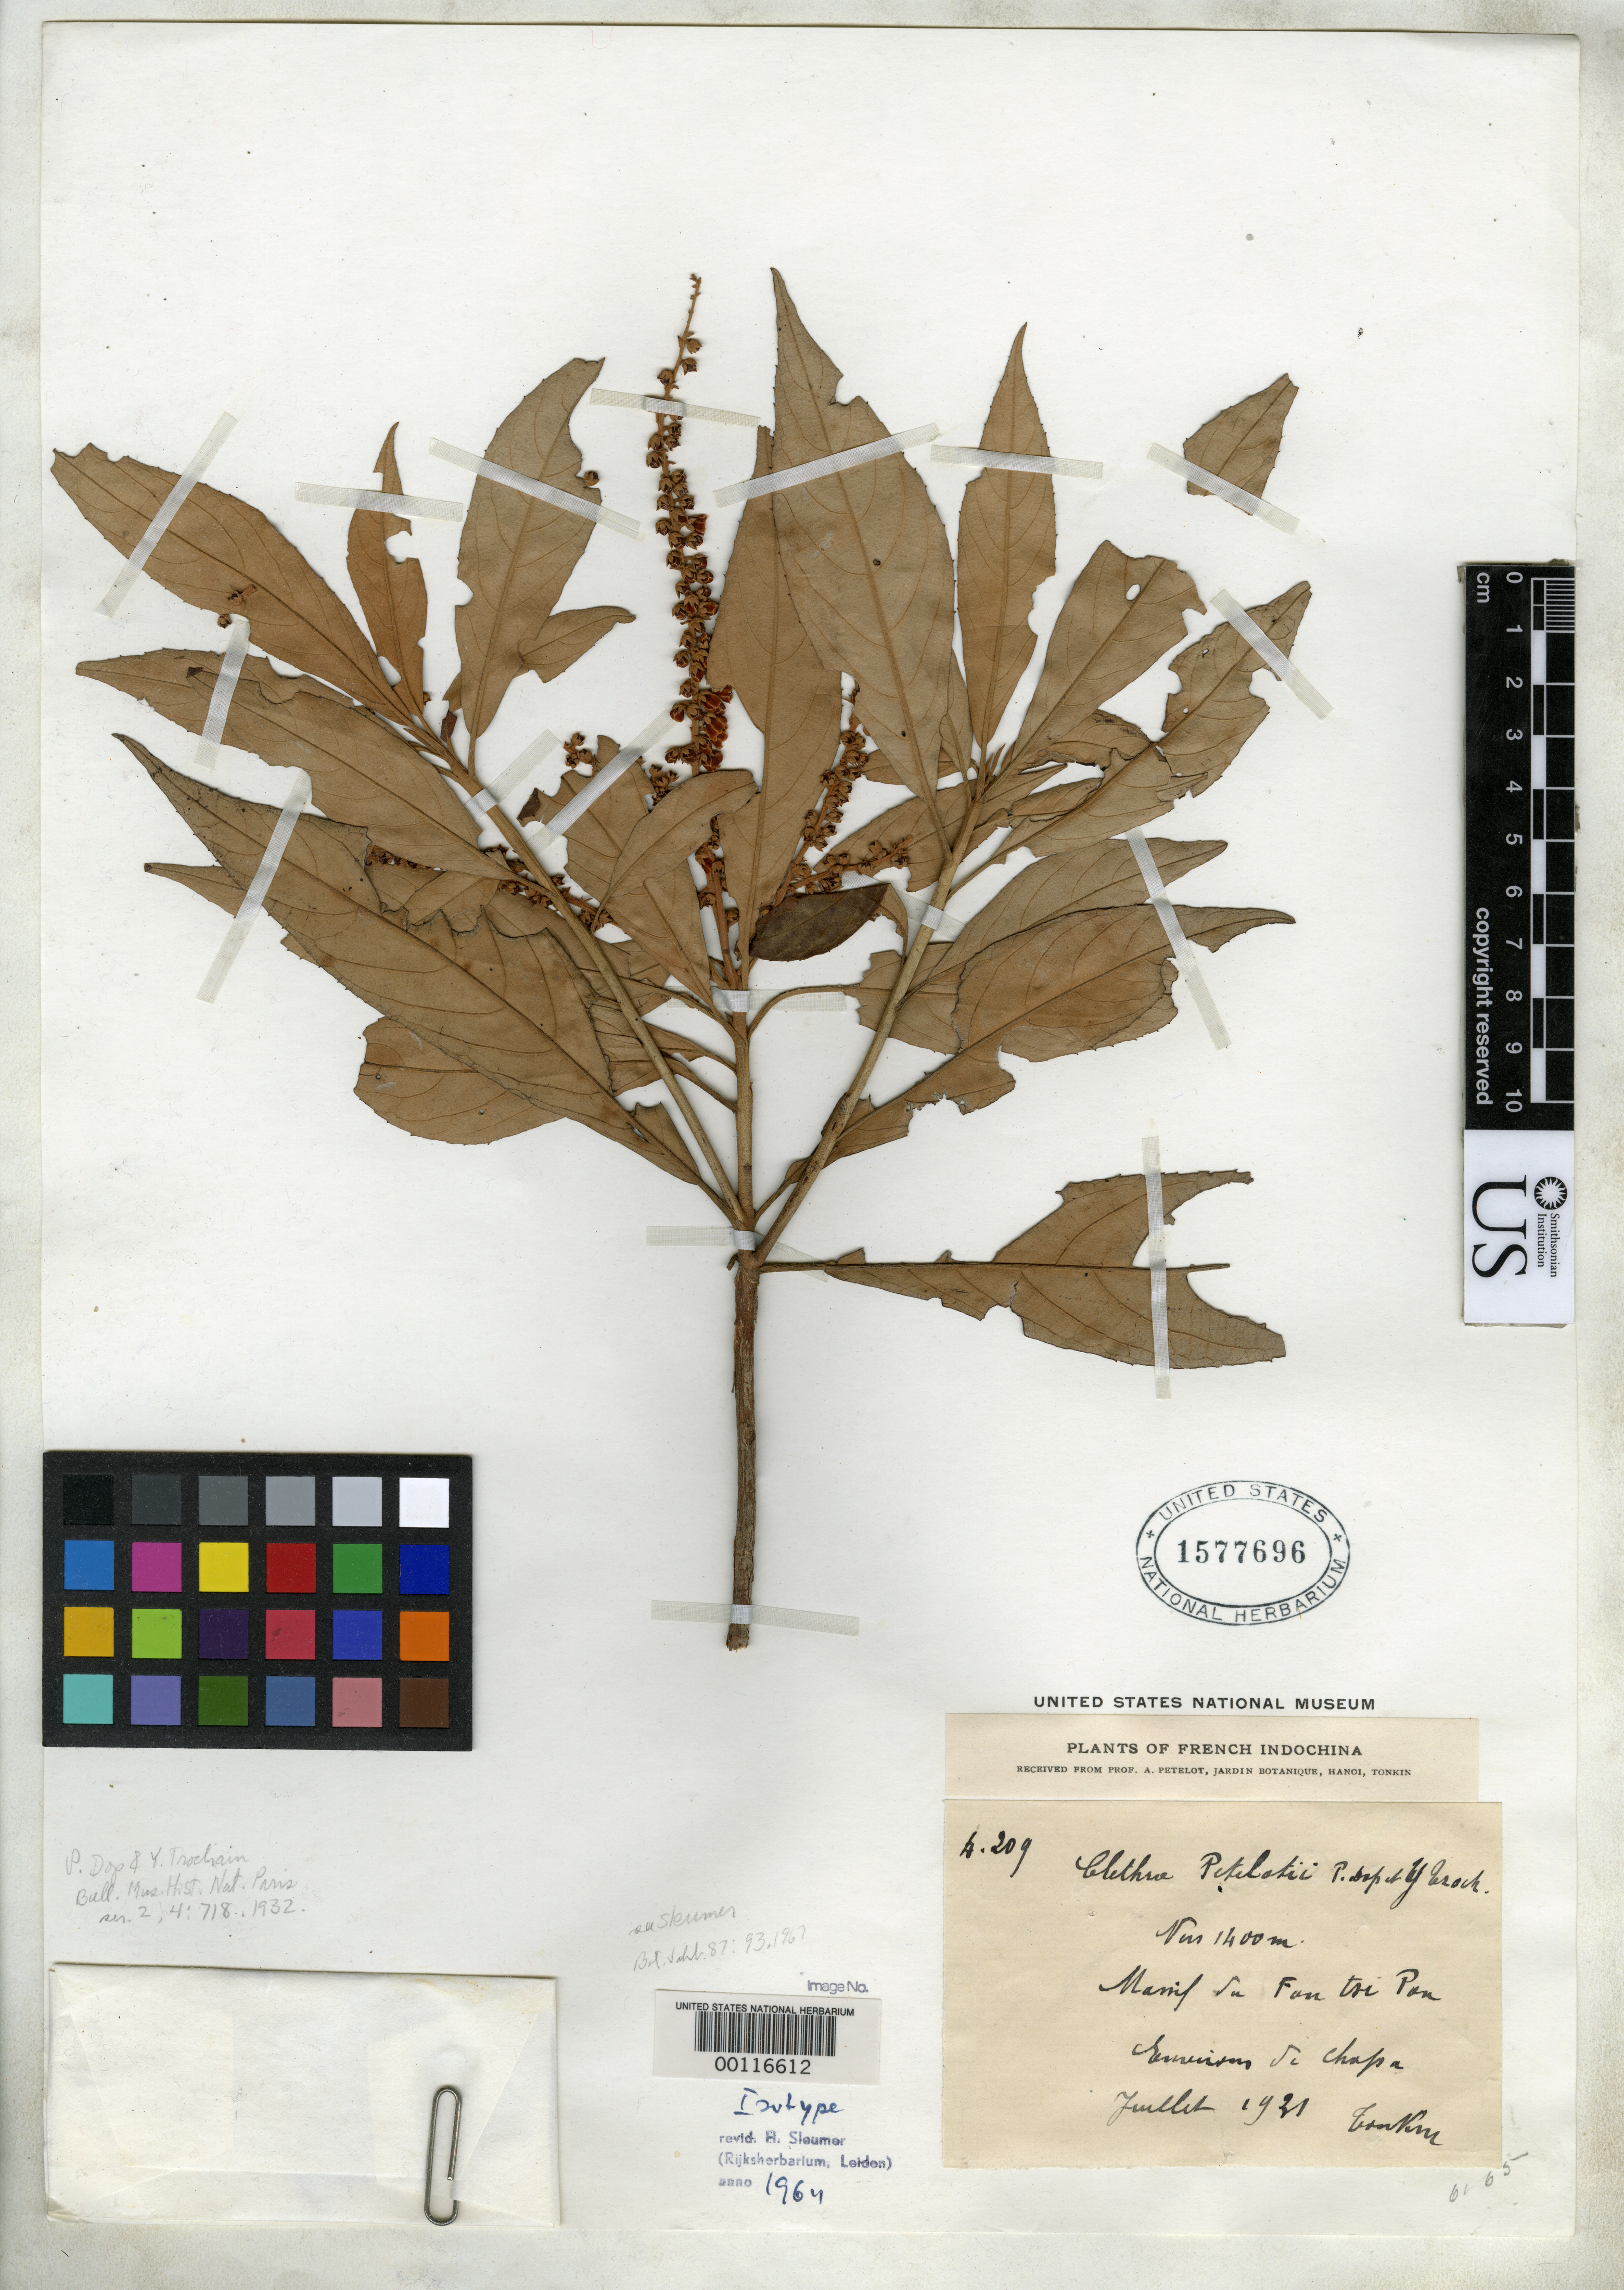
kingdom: Plantae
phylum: Tracheophyta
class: Magnoliopsida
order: Ericales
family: Clethraceae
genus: Clethra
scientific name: Clethra petelotii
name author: Dop & Trochain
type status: Isotype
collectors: P. A. Pételot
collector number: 4209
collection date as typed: Jul 1931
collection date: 1931-07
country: Vietnam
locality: Lo-kay, Chapa, Massif Defan Tri Pan.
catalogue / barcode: US 1577696